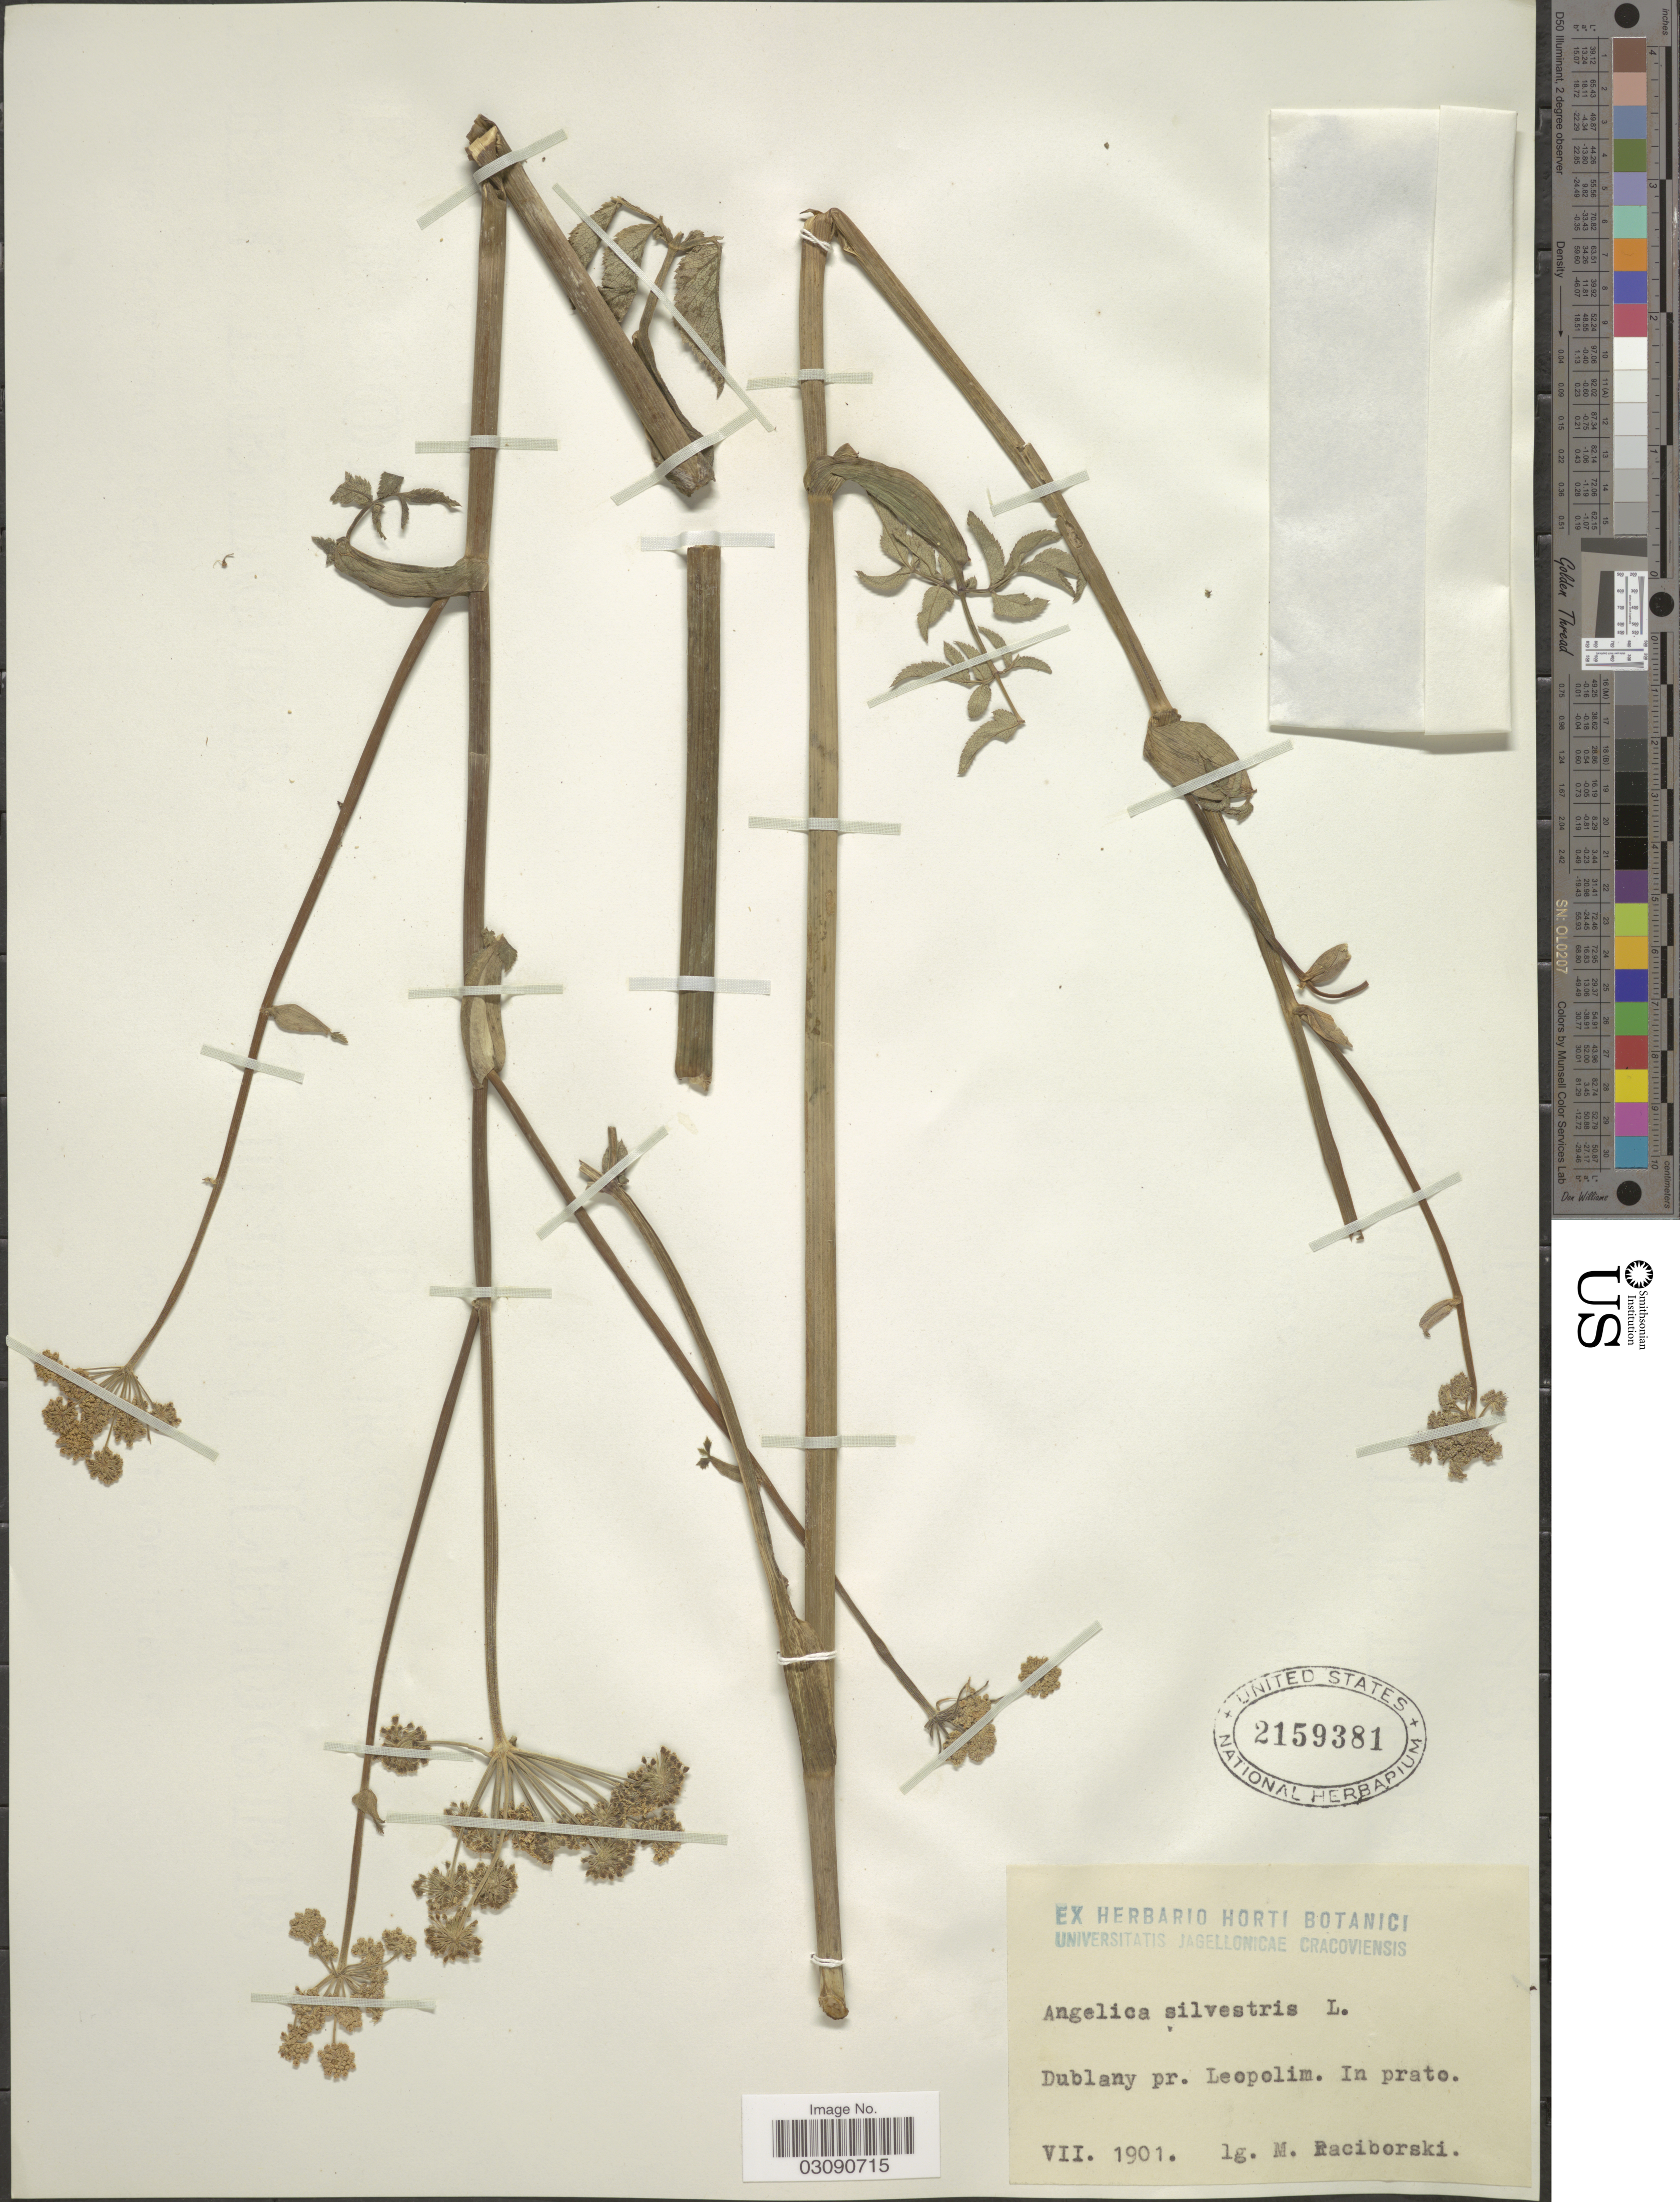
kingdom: Plantae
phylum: Tracheophyta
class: Magnoliopsida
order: Apiales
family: Apiaceae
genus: Angelica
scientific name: Angelica sylvestris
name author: L.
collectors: M. Raciborski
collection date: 1901-08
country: Ukraine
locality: Dublany pr. Leopolim, In prato.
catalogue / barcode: US 2159381